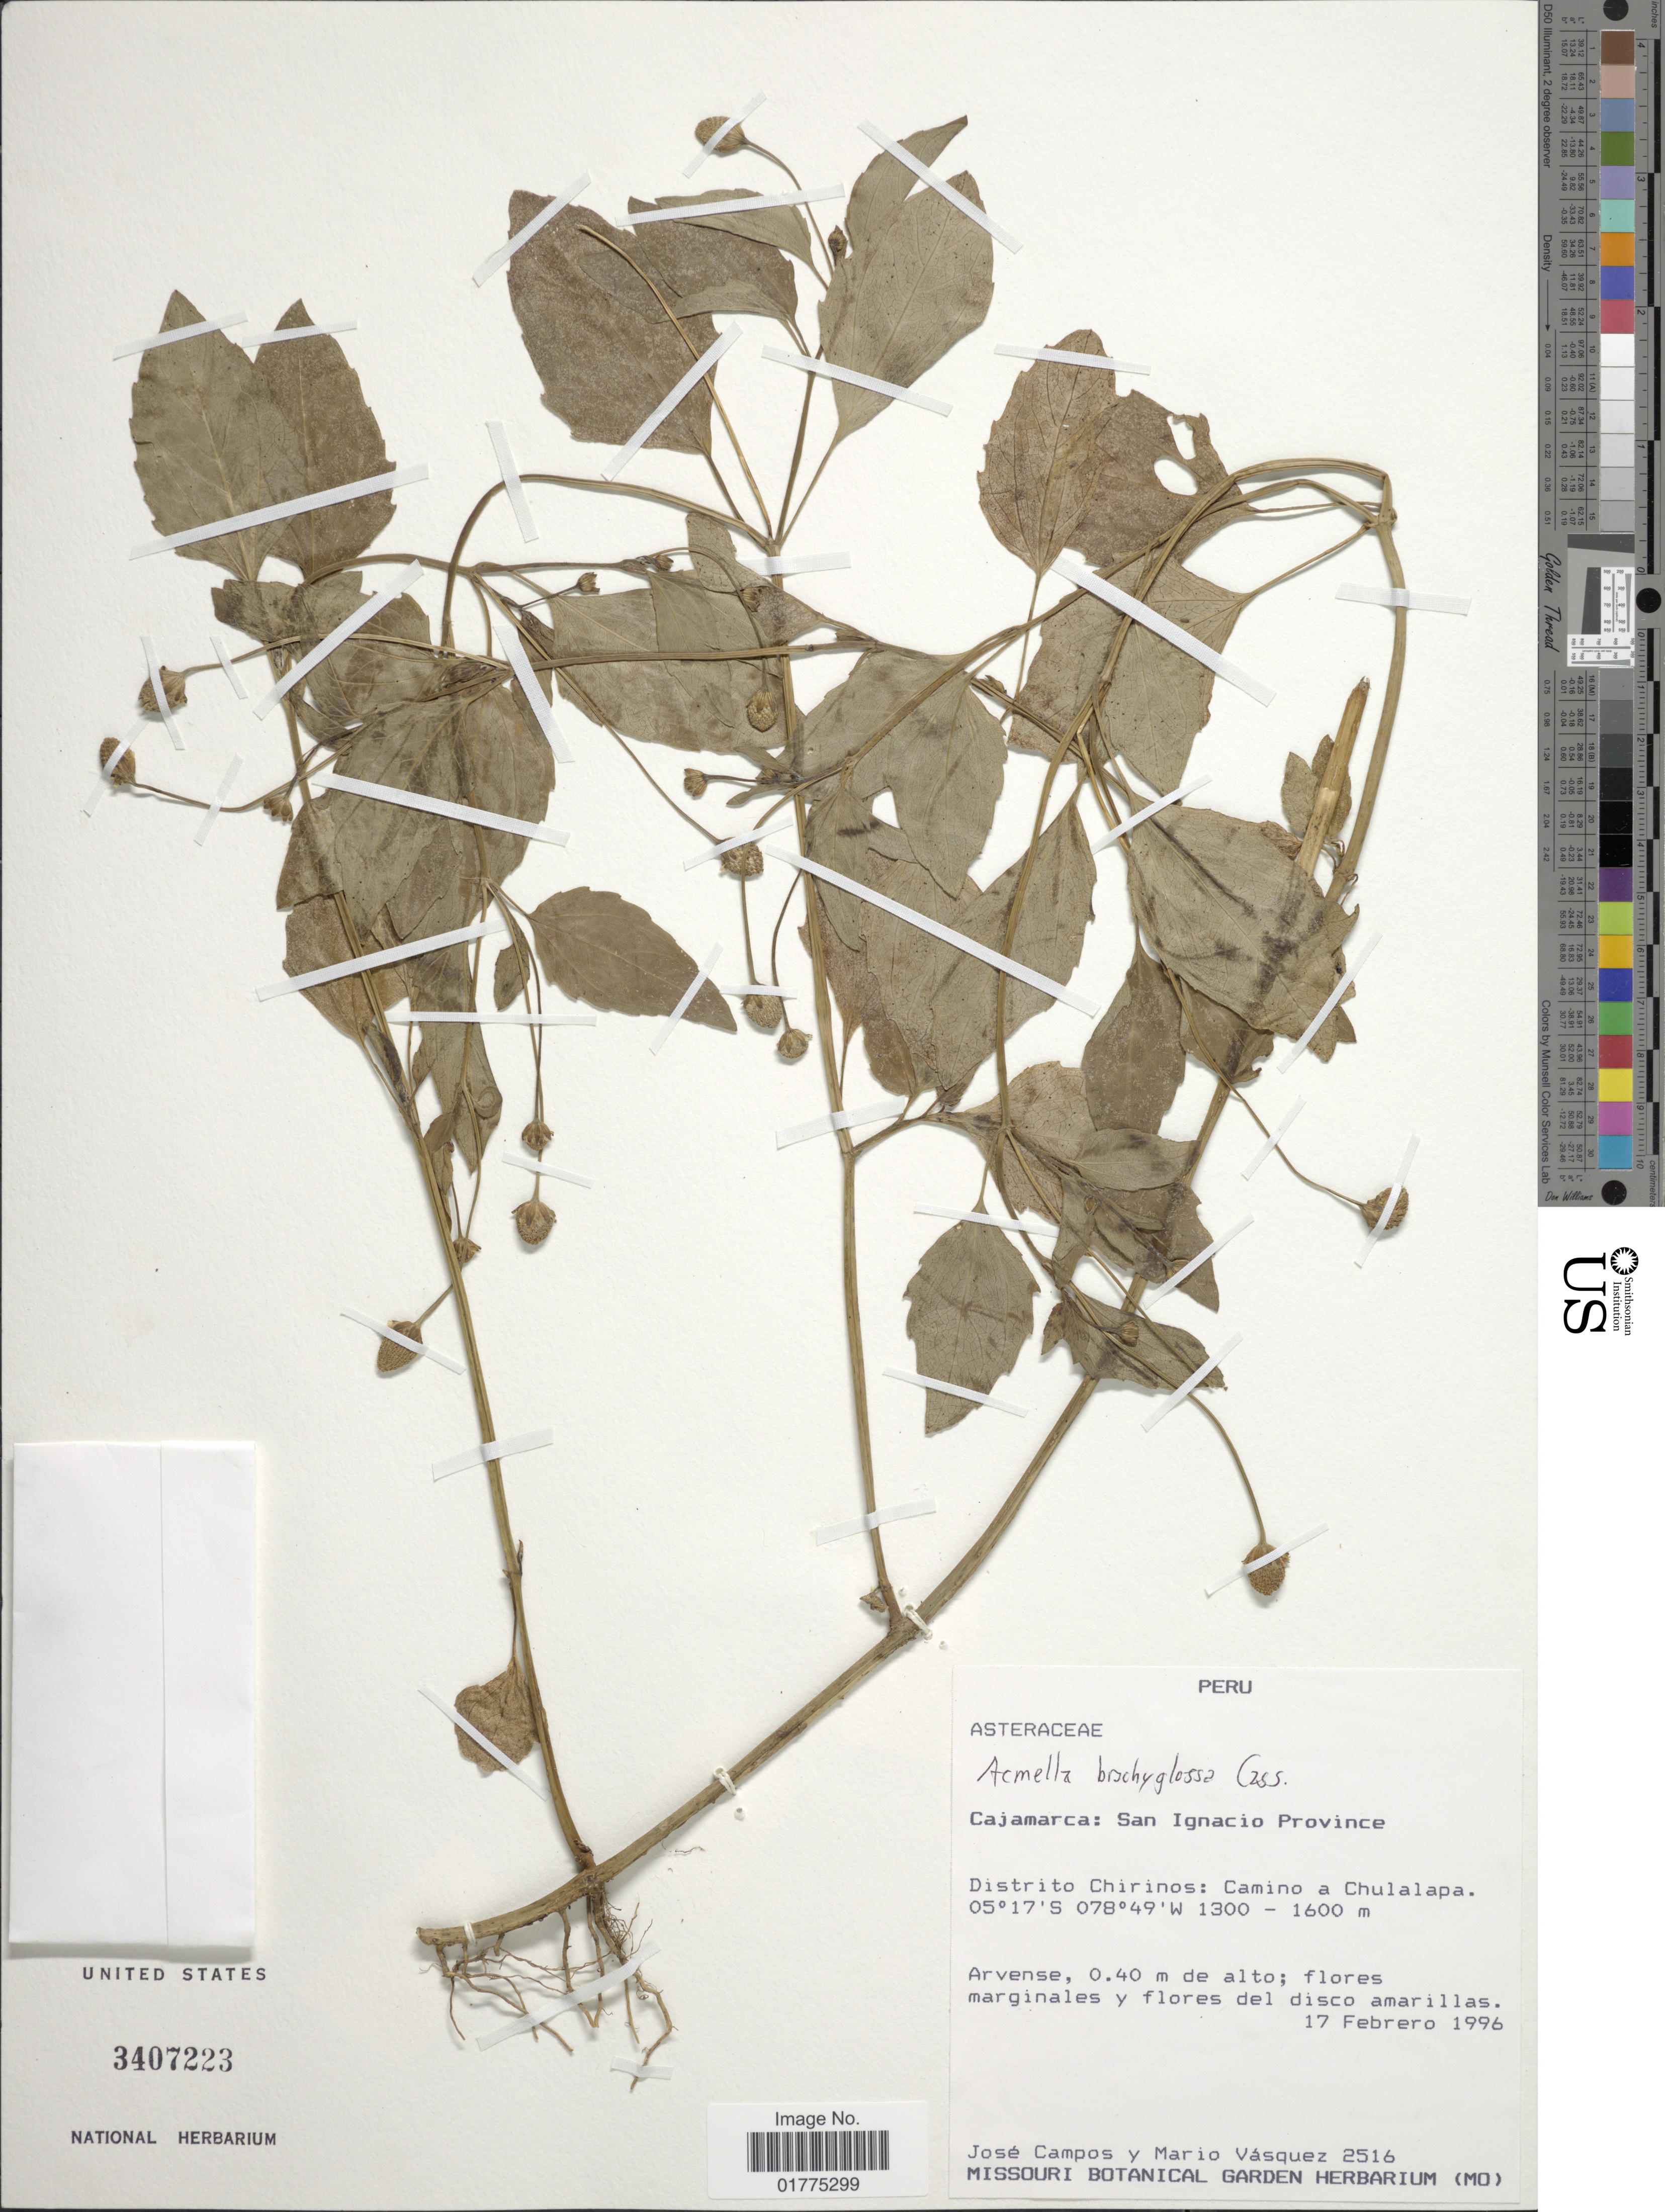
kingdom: Plantae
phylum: Tracheophyta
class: Magnoliopsida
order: Asterales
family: Asteraceae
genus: Acmella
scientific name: Acmella brachyglossa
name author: Cass.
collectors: J. Campos & M. Vasquez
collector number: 2516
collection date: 1996-02-17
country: Peru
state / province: Cajamarca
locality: Cajamarca: San Ingnacio Province, Distrito Chirinos: Camino a Chulalapa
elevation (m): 1300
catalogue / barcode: US 3407223